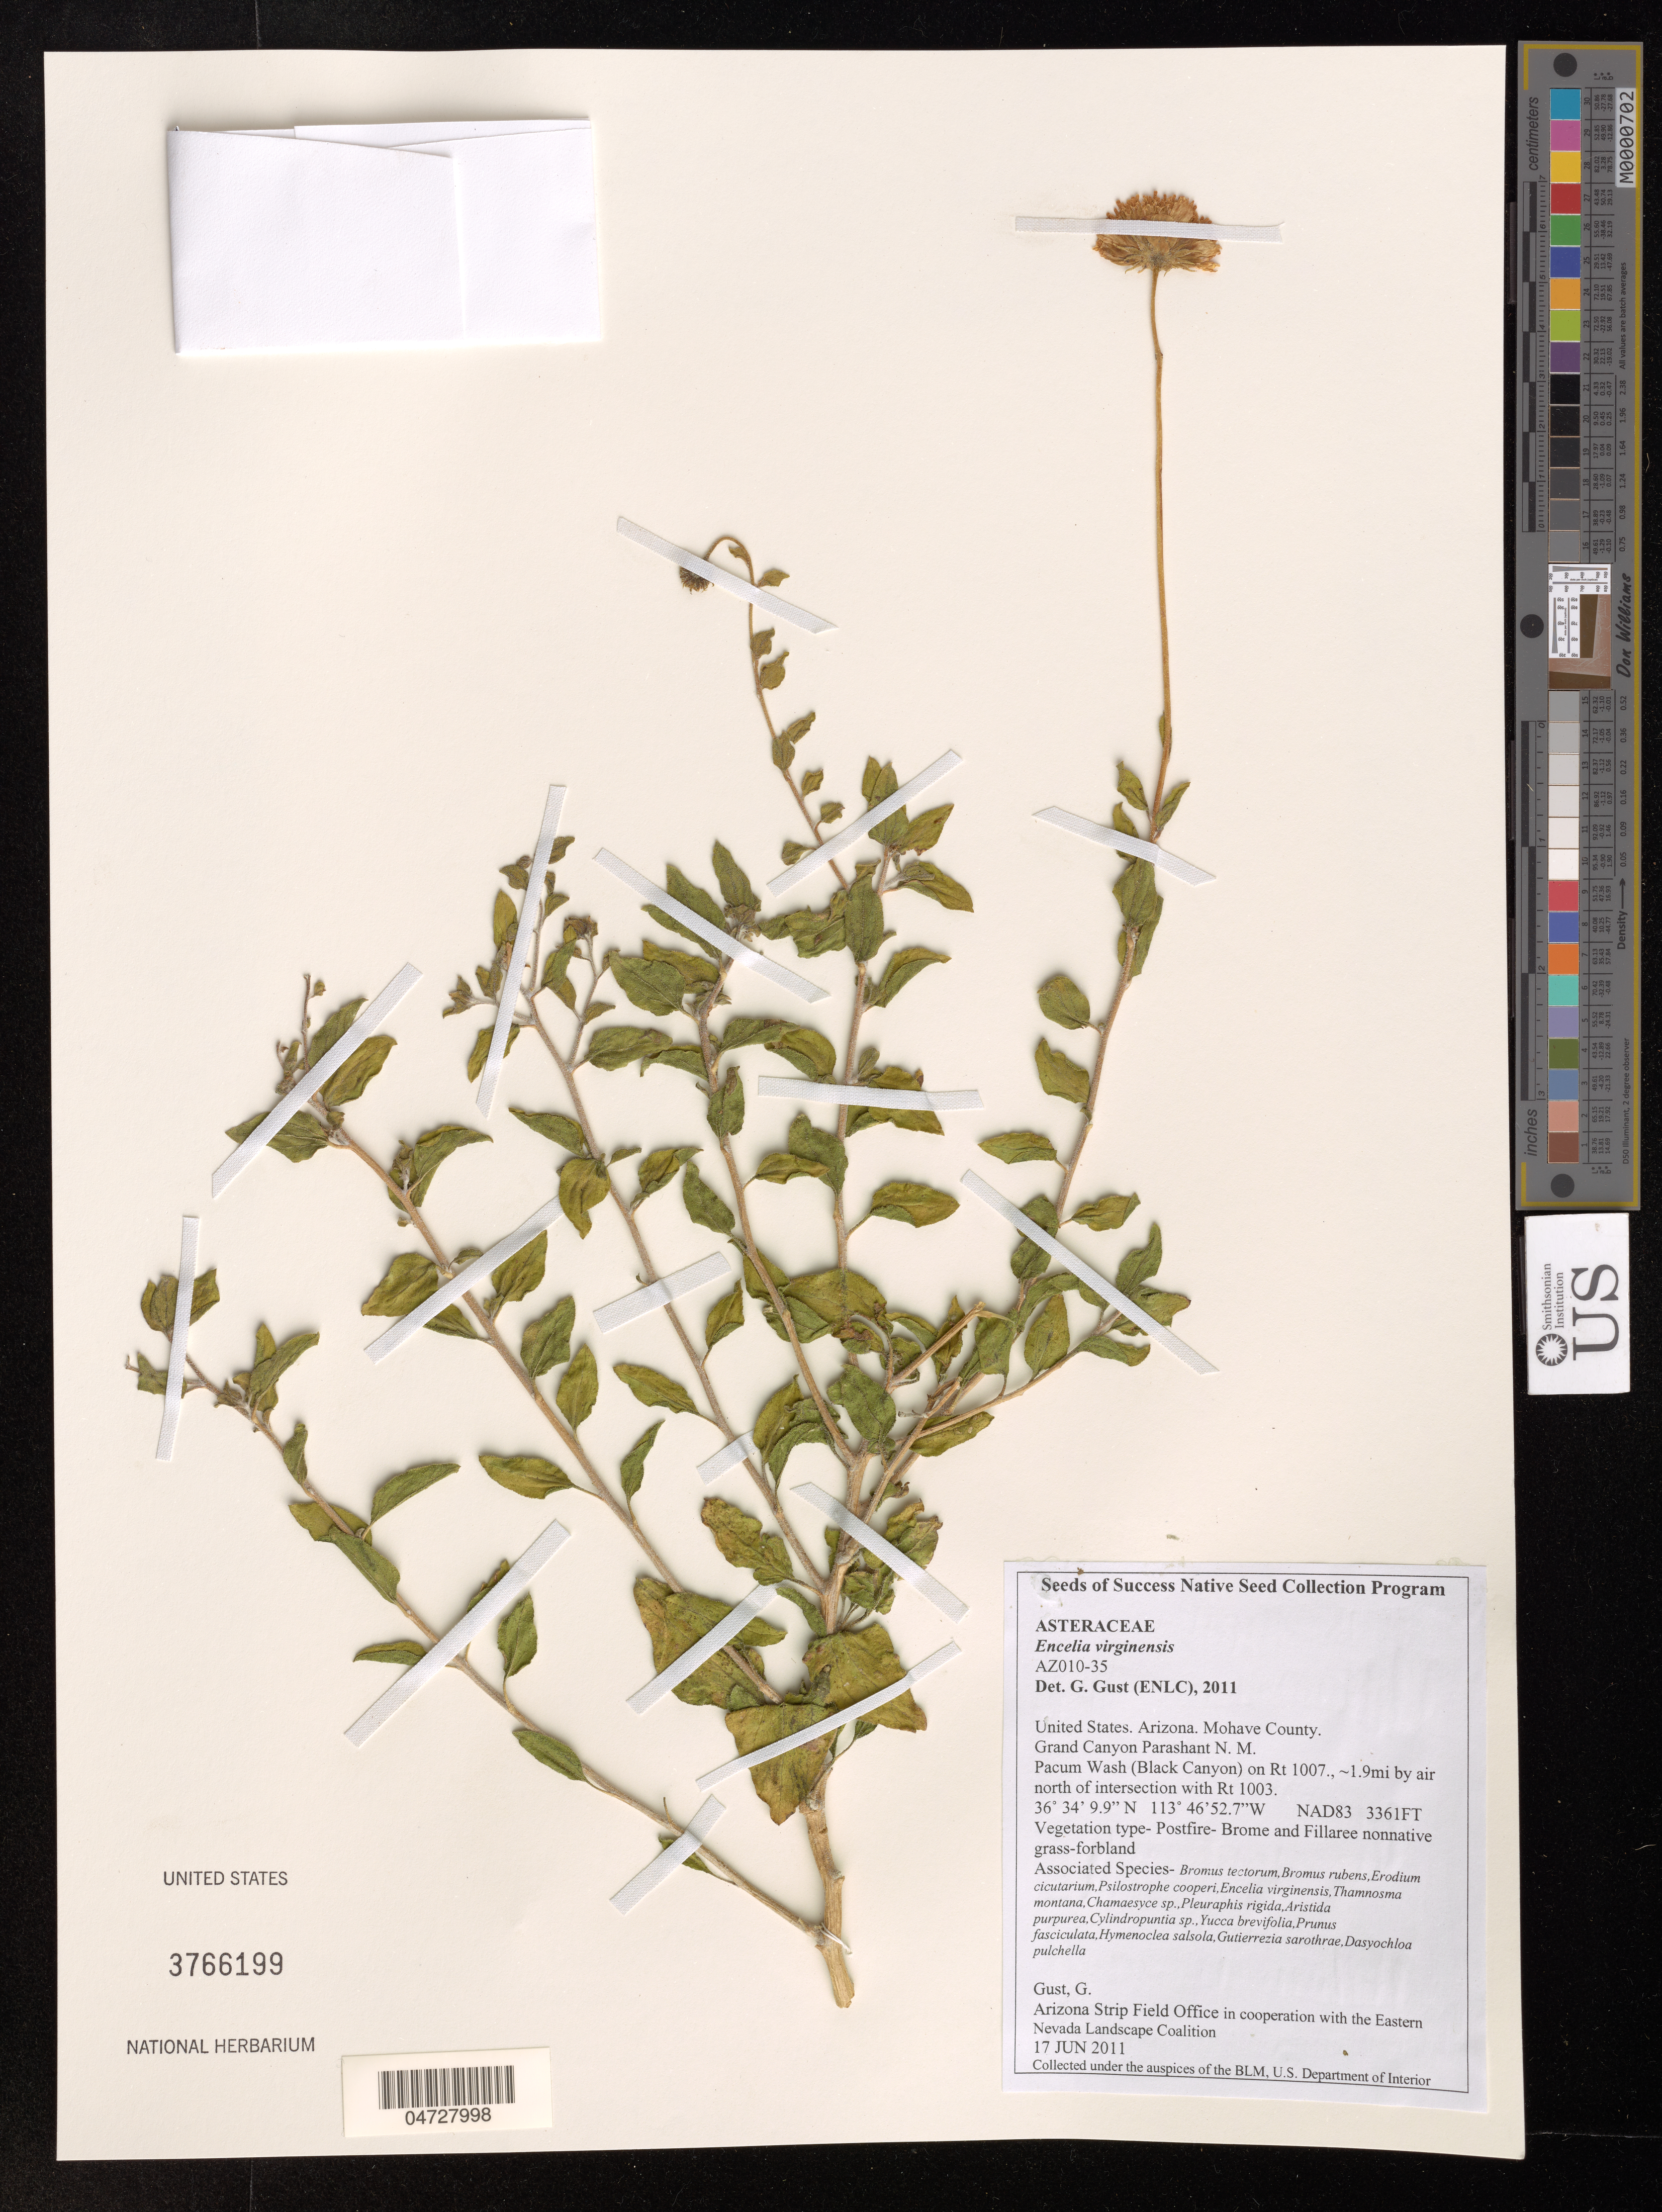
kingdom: Plantae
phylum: Tracheophyta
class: Magnoliopsida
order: Asterales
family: Asteraceae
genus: Encelia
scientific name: Encelia virginensis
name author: A. Nelson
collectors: G. Gust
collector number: AZ010-35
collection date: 2011-06-17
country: United States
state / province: Arizona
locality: Mohave County, Grand Canyon Parashant N. M., Pacum Wash (Black Canyon) on Rt 1007., 1.9 mi by air north of intersection with Rt 100.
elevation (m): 1024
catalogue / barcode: US 3766199